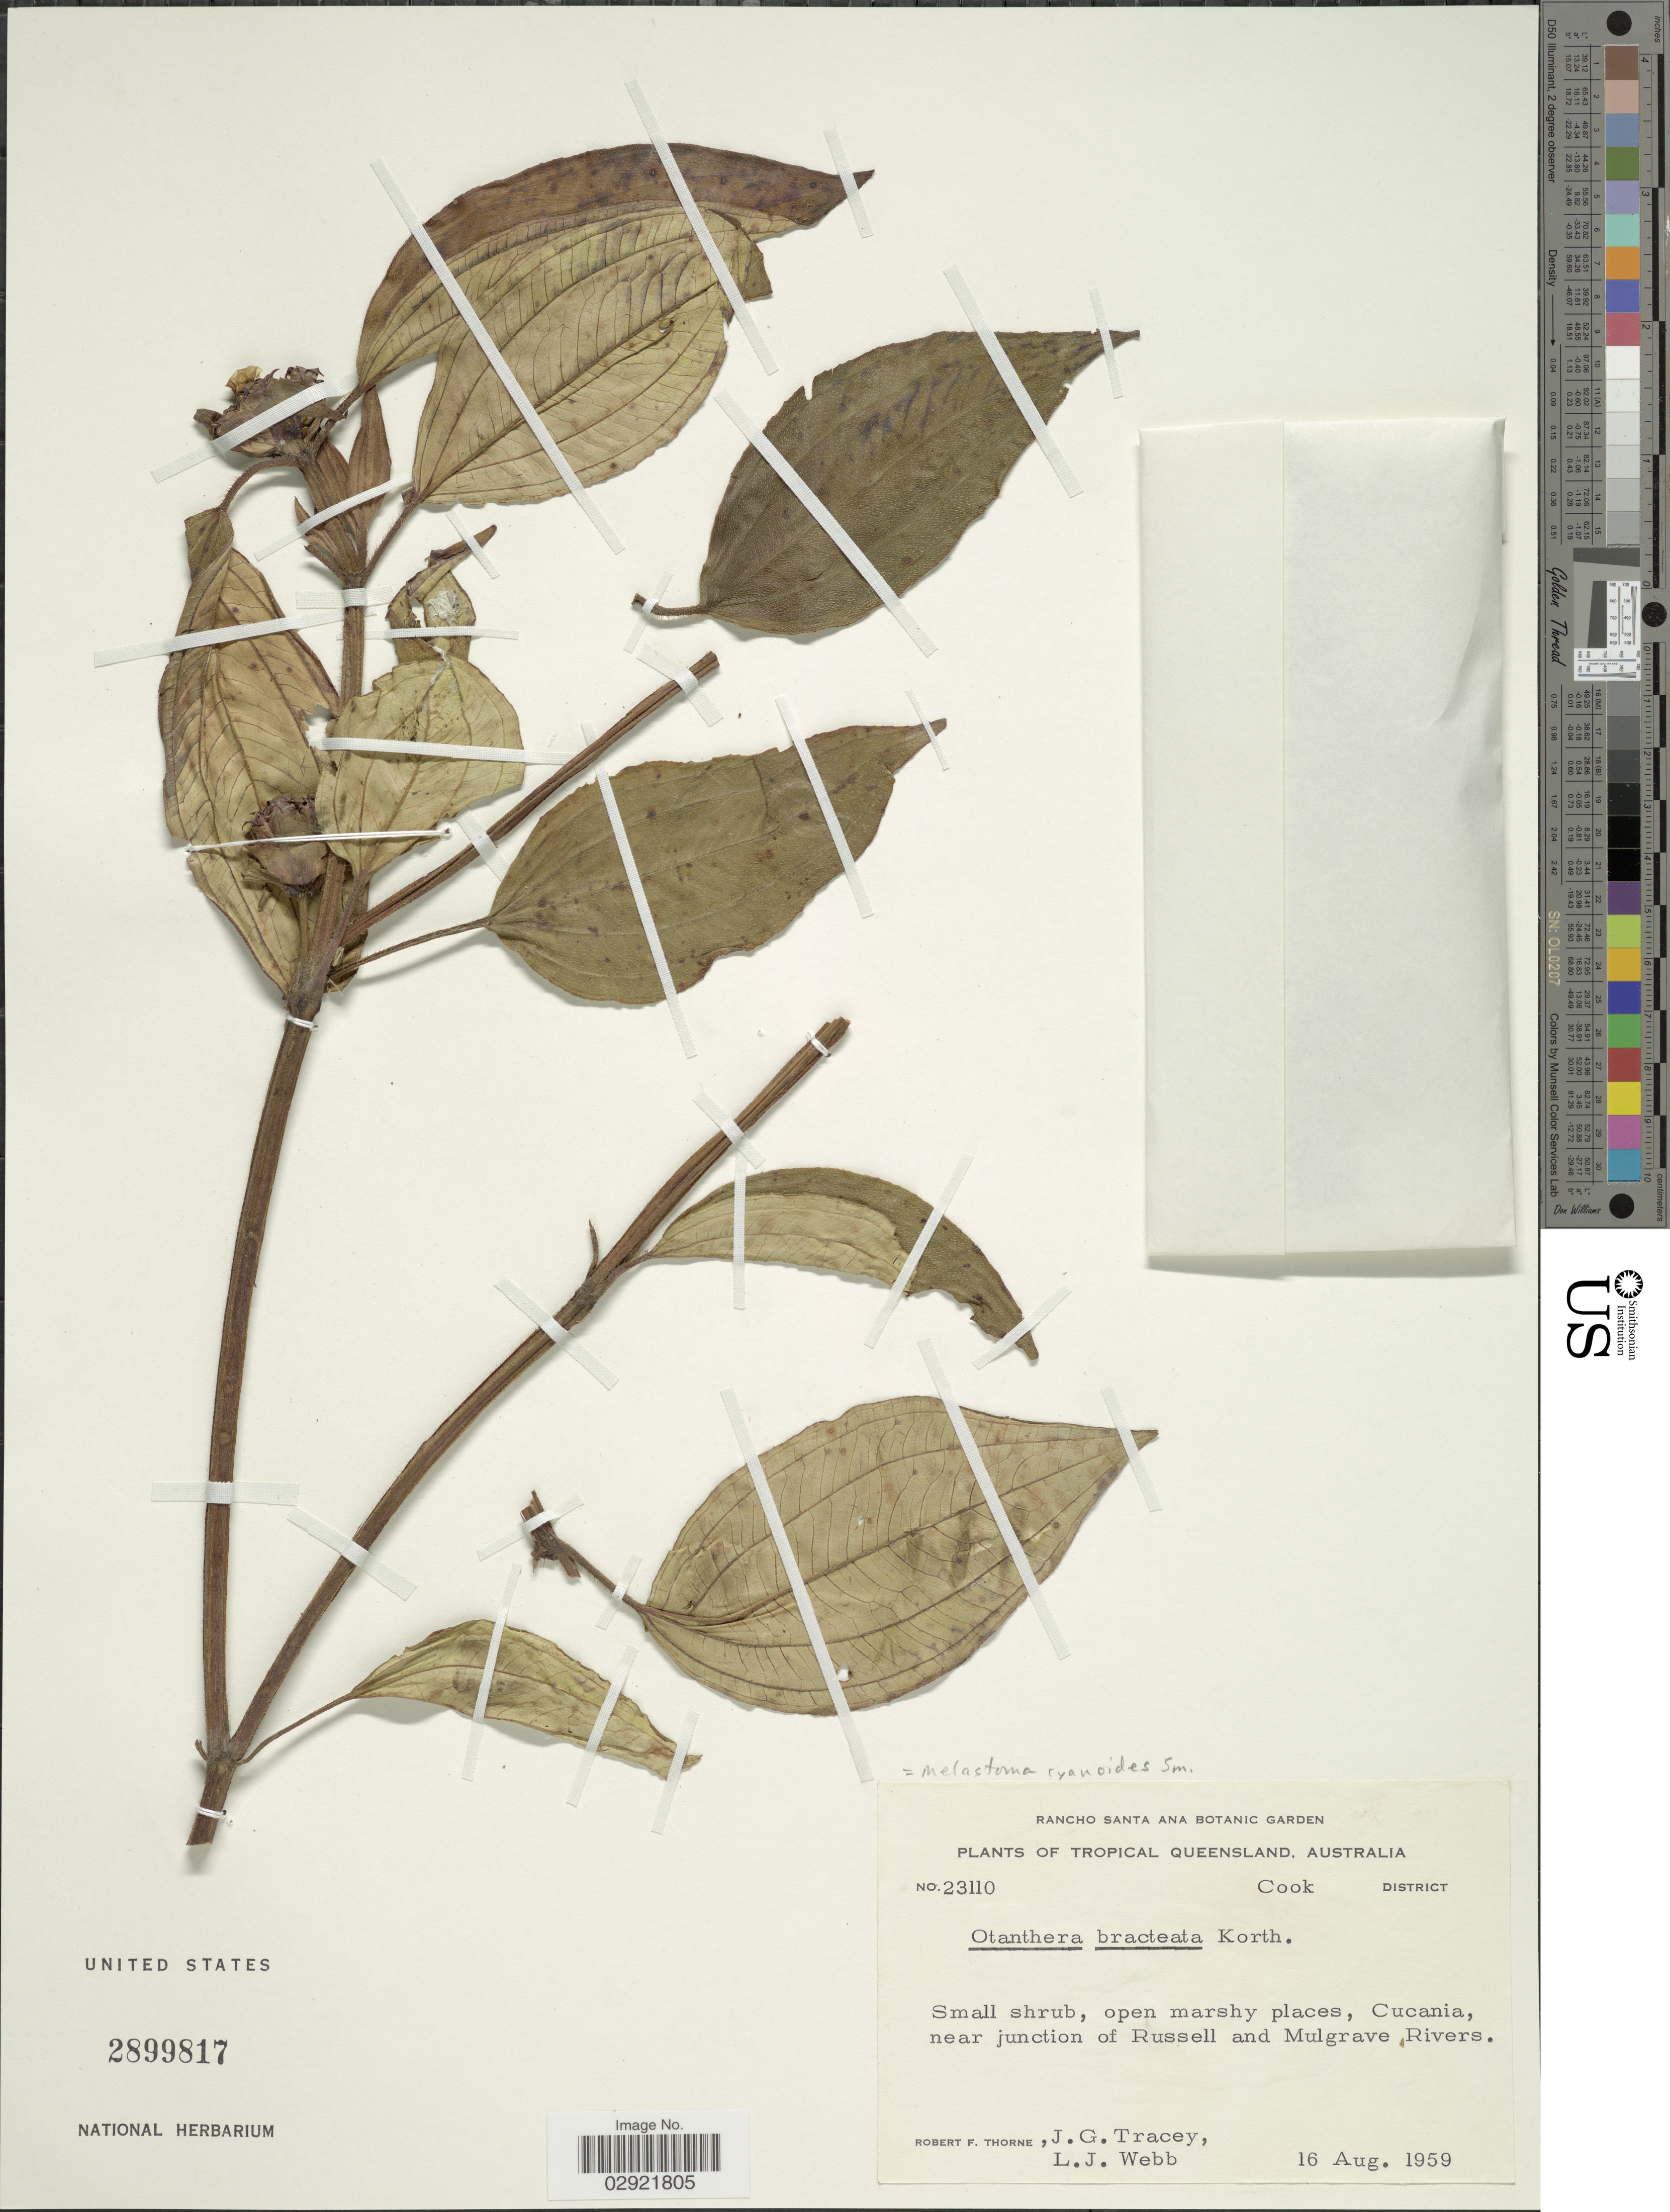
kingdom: Plantae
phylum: Tracheophyta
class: Magnoliopsida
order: Myrtales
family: Melastomataceae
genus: Melastoma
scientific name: Melastoma cyanoides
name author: Sm.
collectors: R. F. Thorne, J. Tracey & L. Webb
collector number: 23110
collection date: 1959-08-16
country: Australia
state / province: Queensland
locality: Tropical Queensland. Cook District. Cucania, near junction of Russell and Mulgrave Rivers.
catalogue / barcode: US 2899817